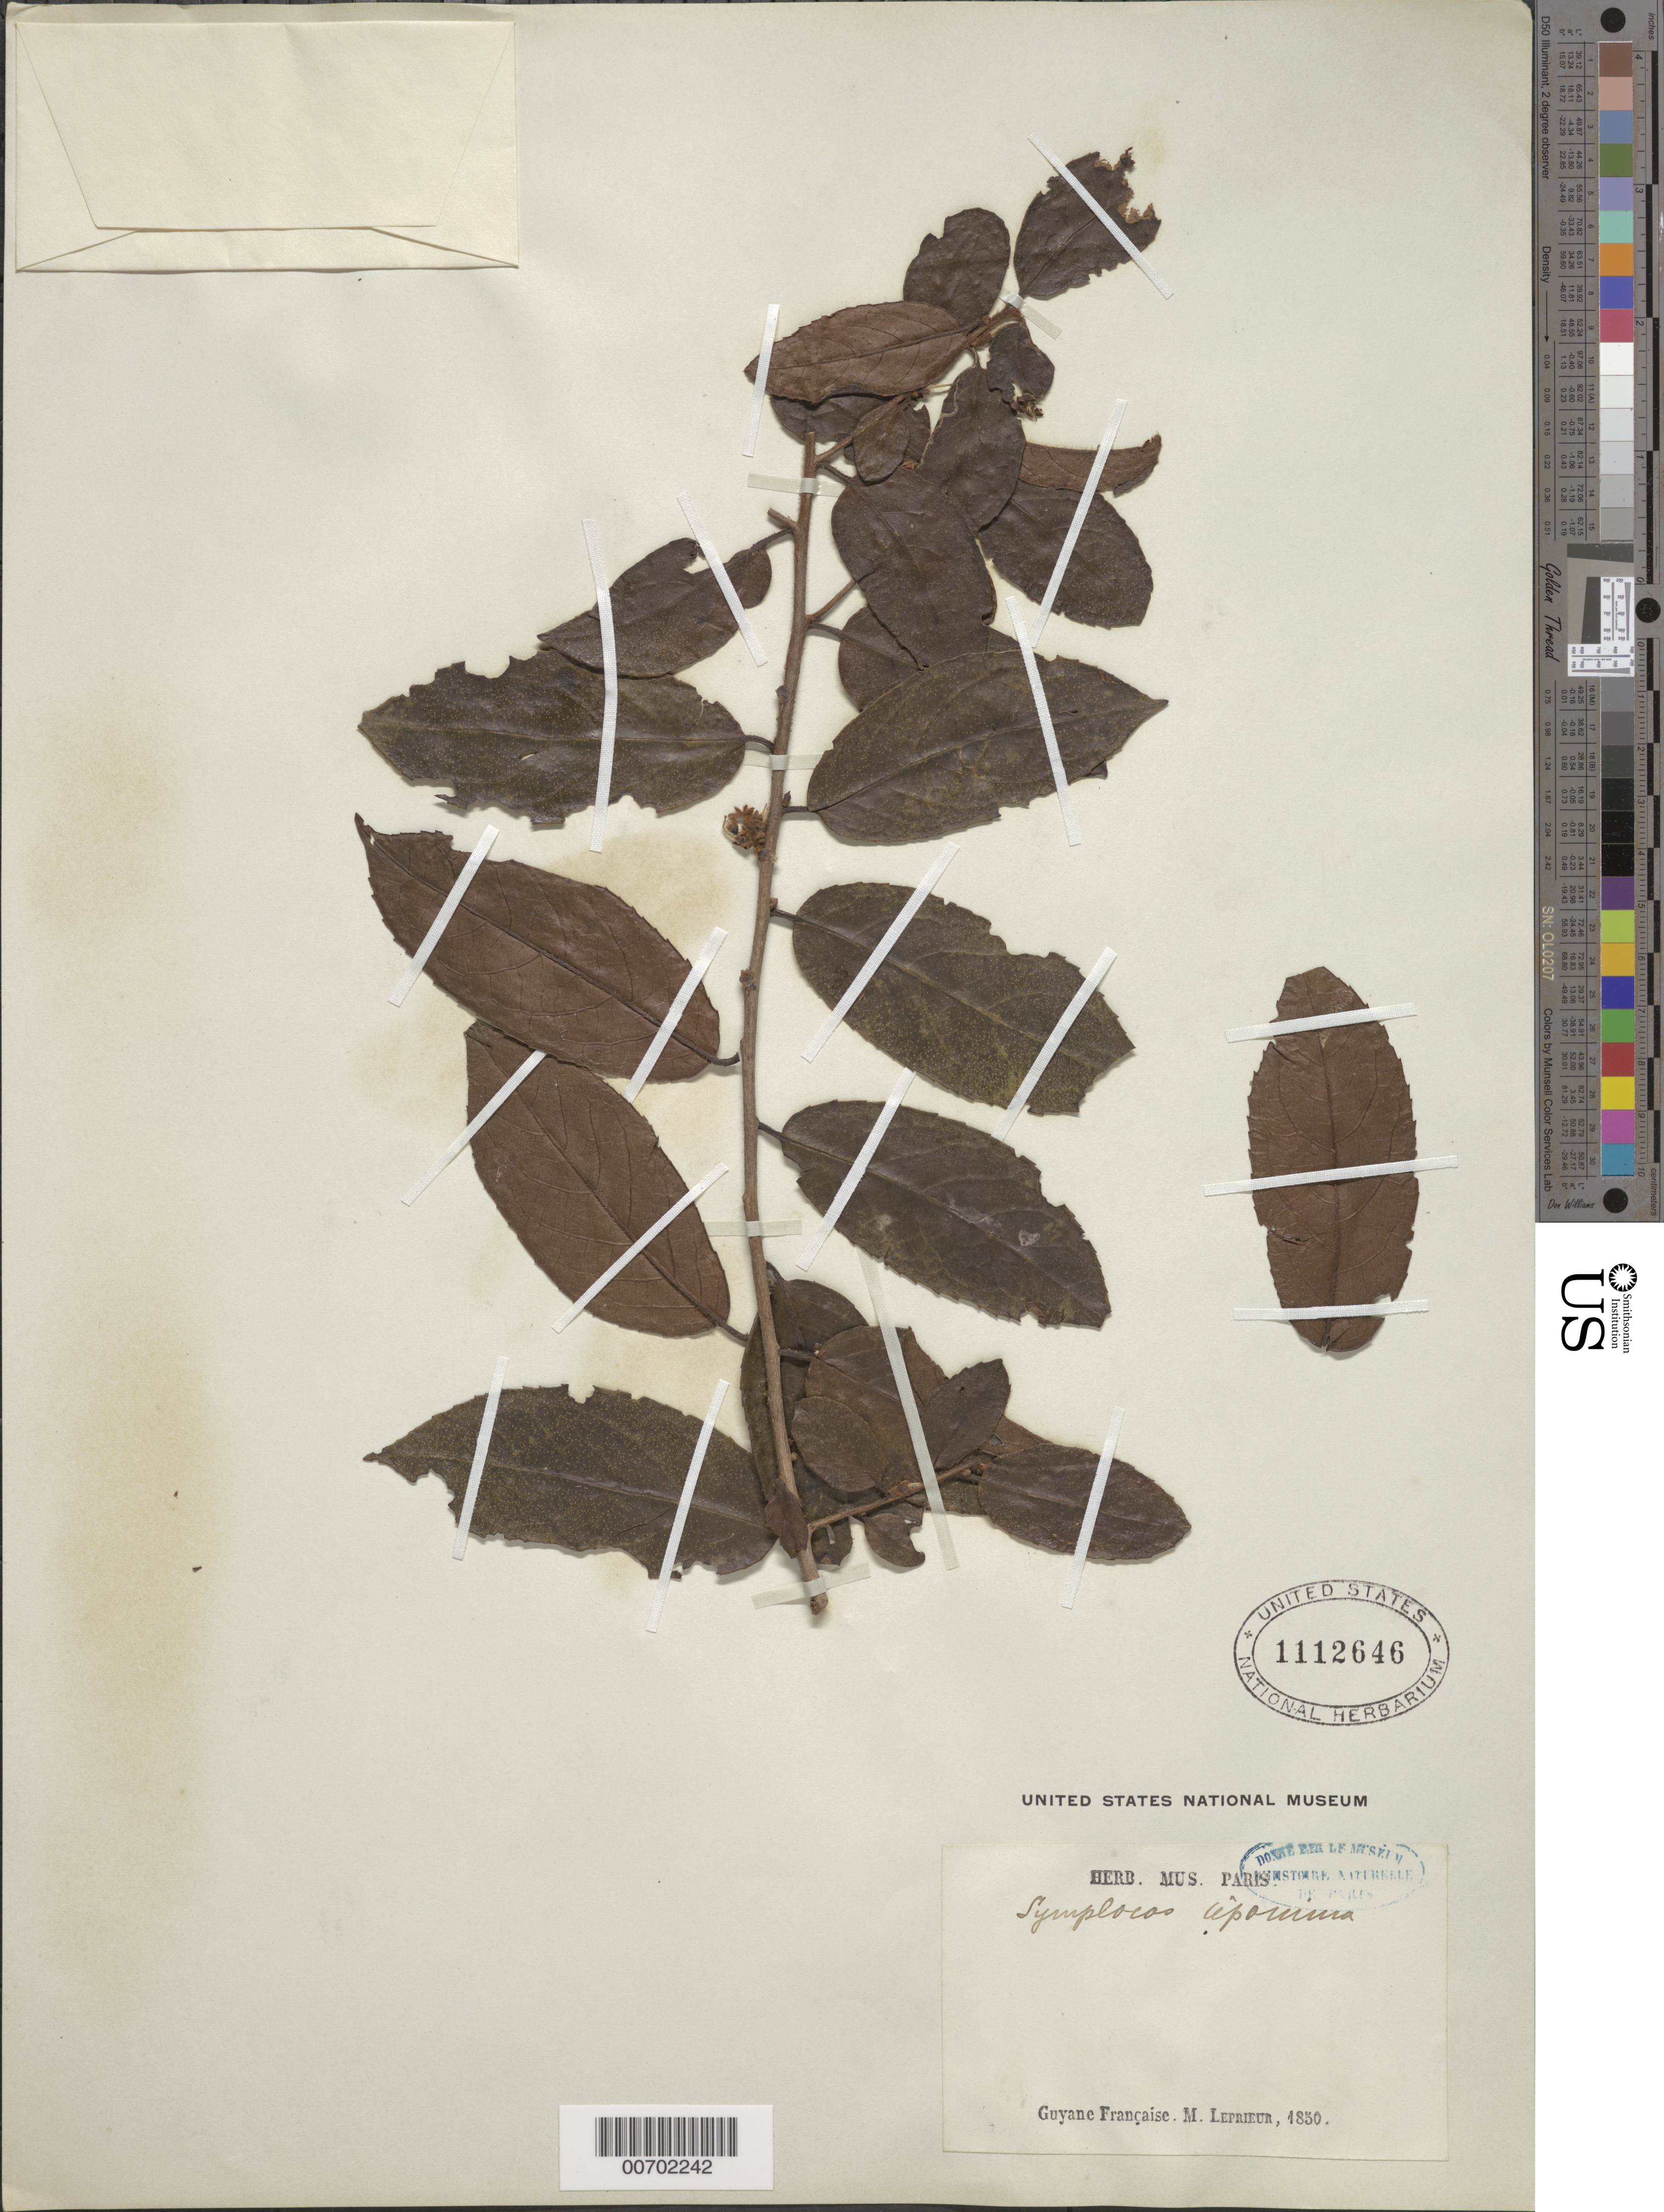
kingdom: Plantae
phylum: Tracheophyta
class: Magnoliopsida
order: Ericales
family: Symplocaceae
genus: Symplocos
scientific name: Symplocos guianensis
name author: (Aubl.) Gürke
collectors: F. M. R. Leprieur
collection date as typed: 1830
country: French Guiana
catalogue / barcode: US 1112646